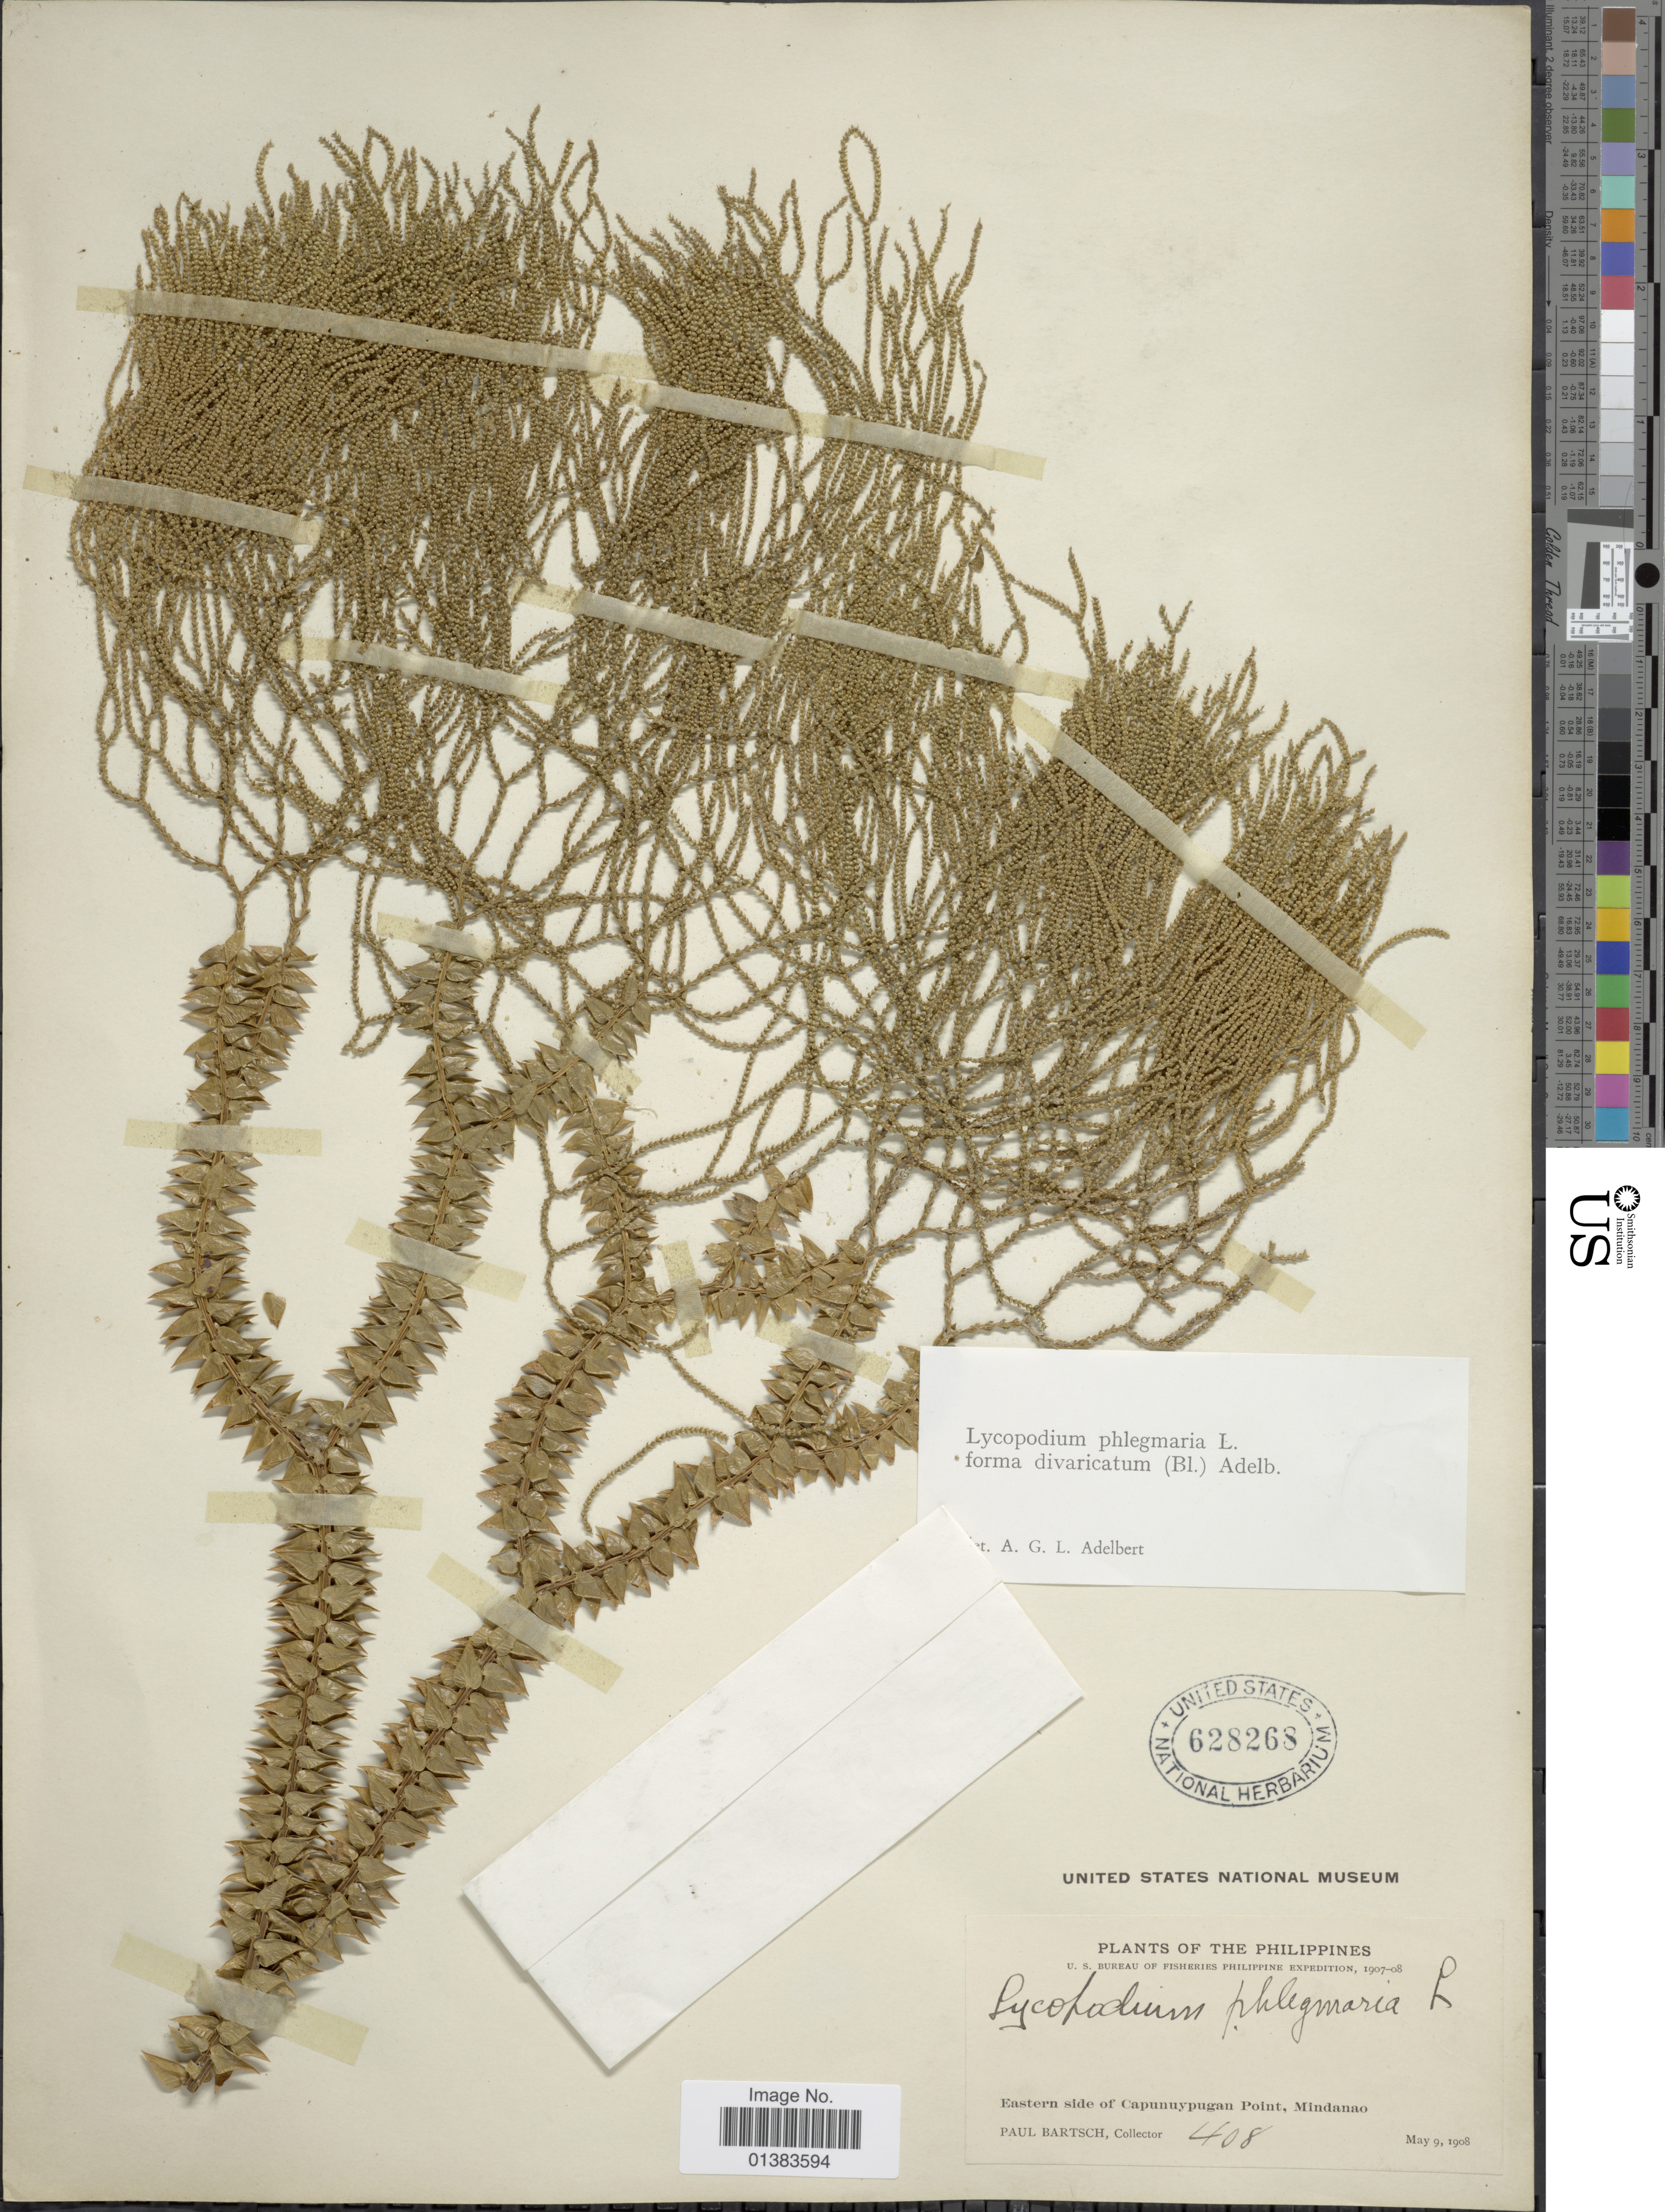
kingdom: Plantae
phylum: Tracheophyta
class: Lycopodiopsida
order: Lycopodiales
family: Lycopodiaceae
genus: Phlegmariurus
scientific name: Phlegmariurus kesselringii (Herter) comb. ined.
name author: (Herter)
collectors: P. Bartsch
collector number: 408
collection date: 1908-05-09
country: Philippines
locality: Eastern side of Capunuypugan Point, Mindanao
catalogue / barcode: US 628268